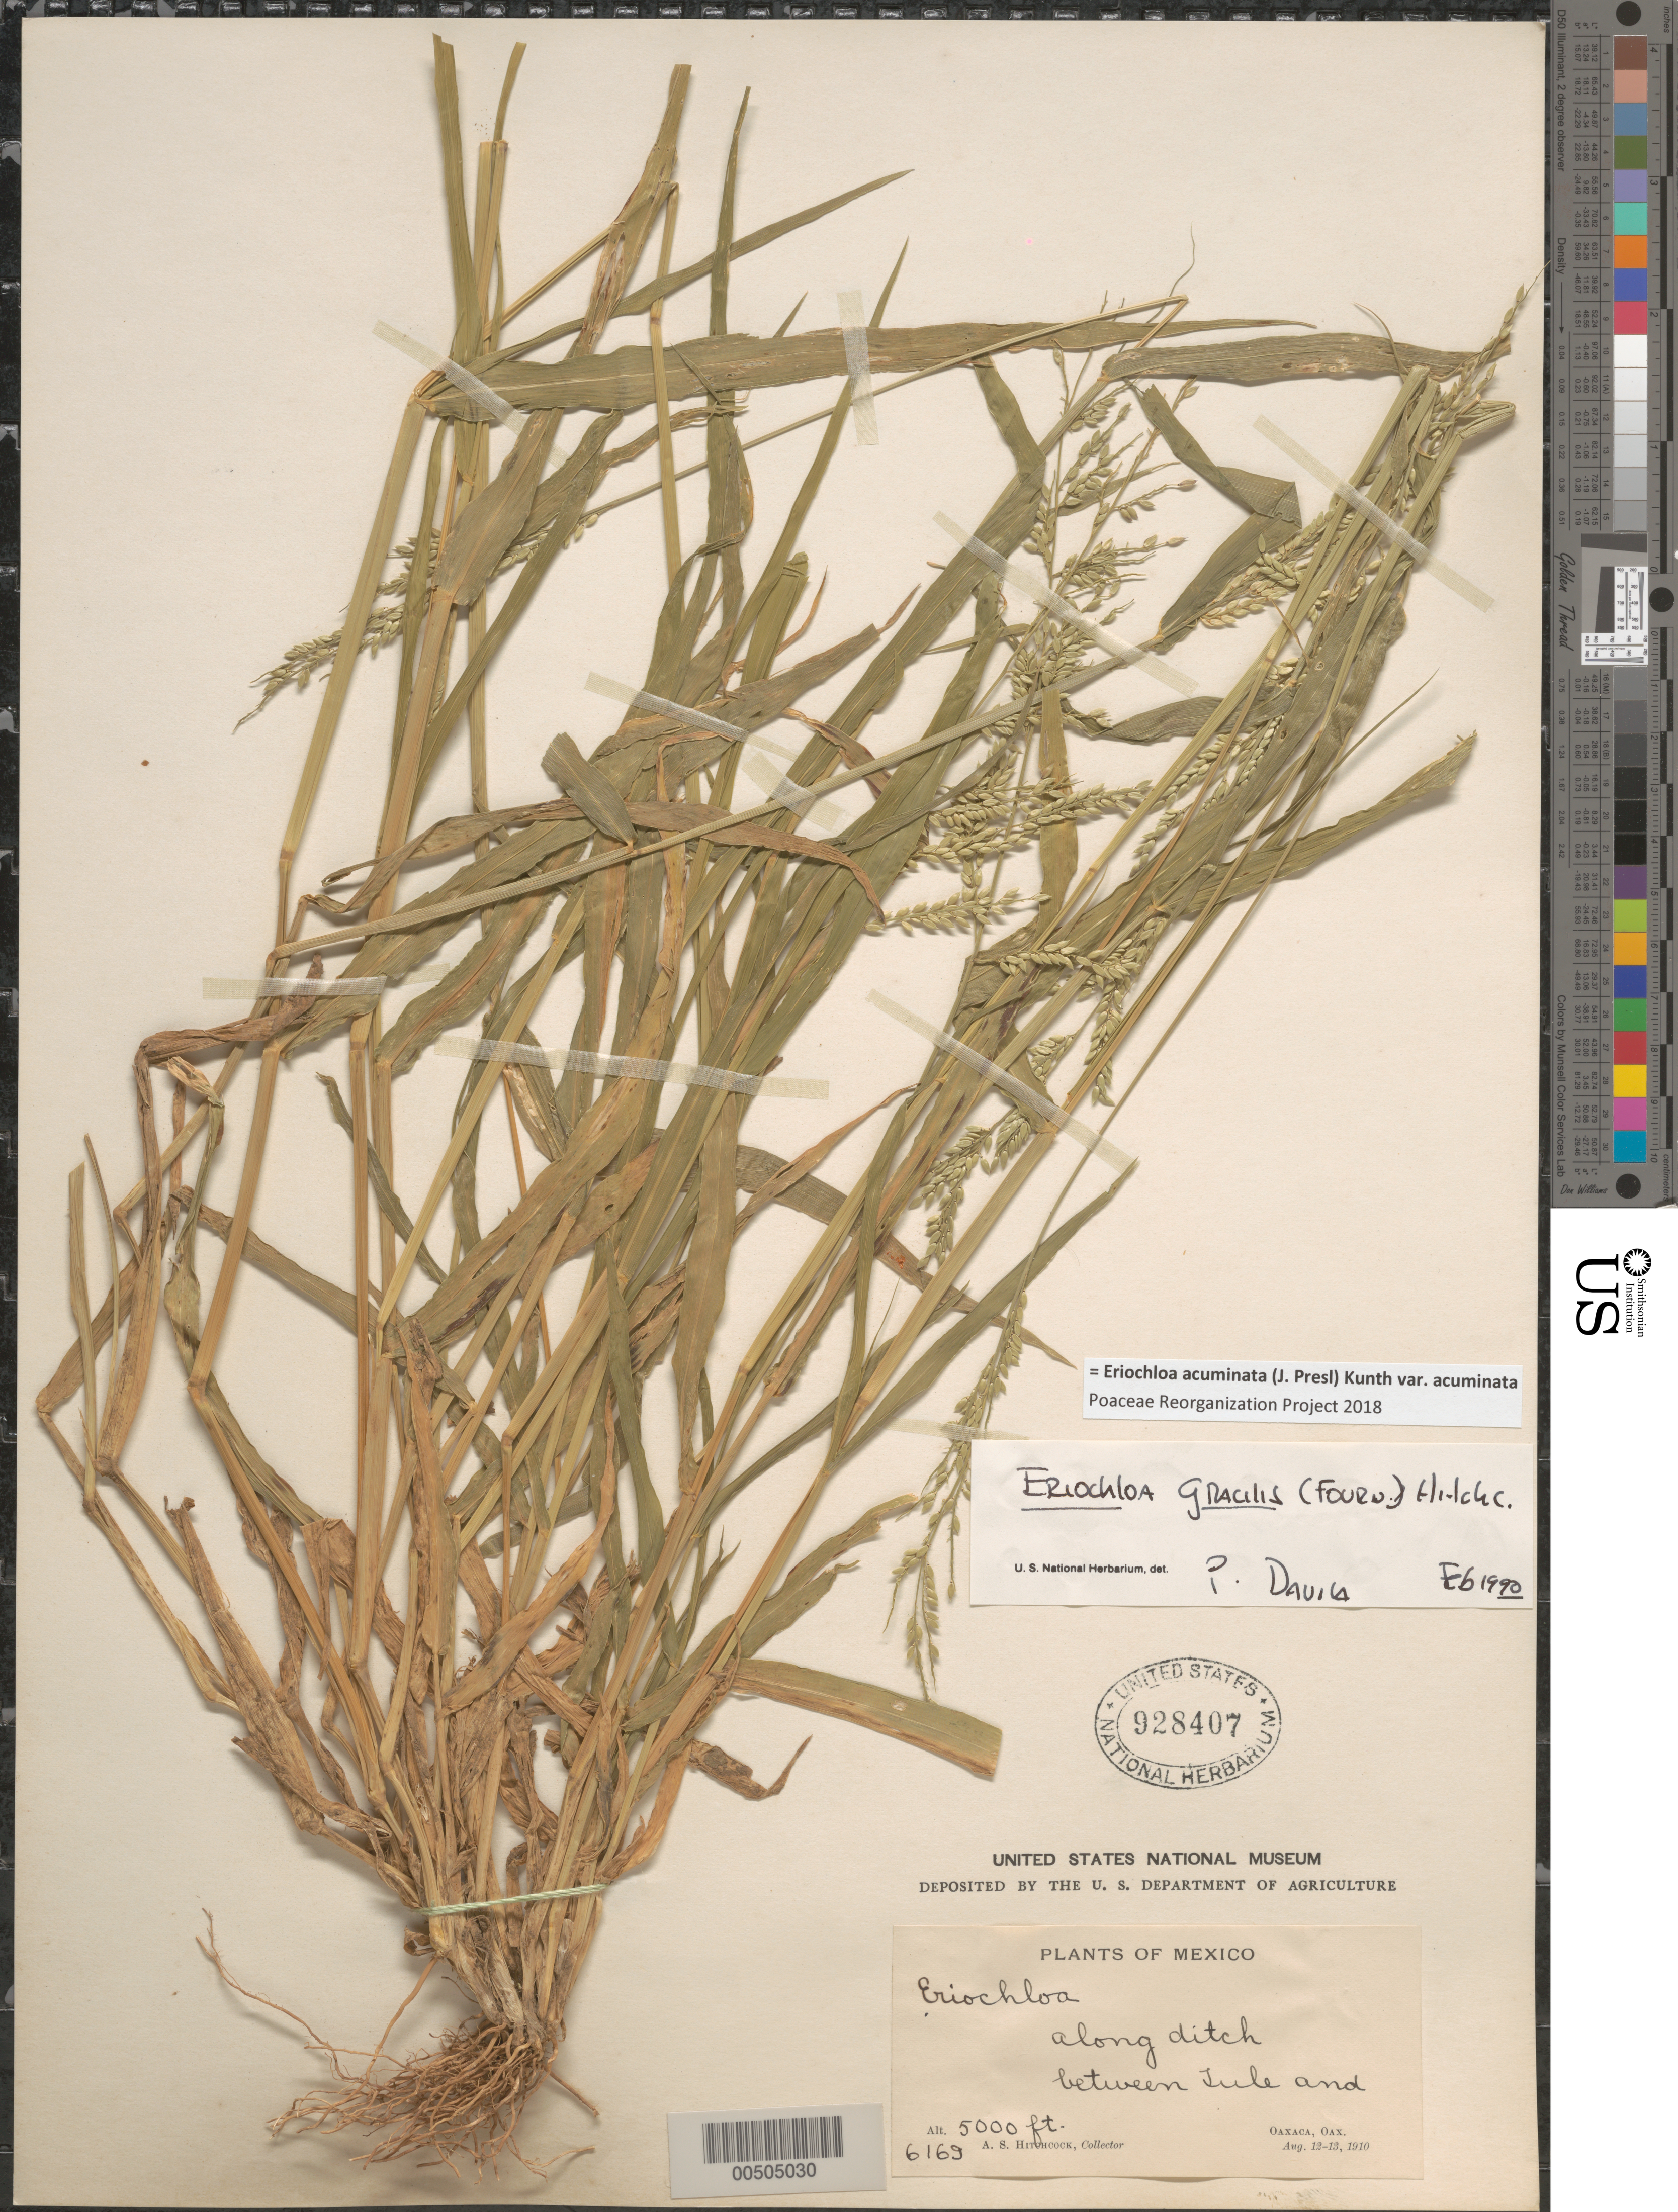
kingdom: Plantae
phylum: Tracheophyta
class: Liliopsida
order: Poales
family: Poaceae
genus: Eriochloa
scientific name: Eriochloa acuminata var. acuminata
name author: (J. Presl) Kunth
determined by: Poaceae Reorganization Project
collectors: A. S. Hitchcock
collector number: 6169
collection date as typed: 12 Aug 1910 to 13 Aug 1910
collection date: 1910-08-12/1910-08-13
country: Mexico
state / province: Oaxaca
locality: Between Tule and Oaxaca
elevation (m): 1524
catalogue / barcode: US 928407